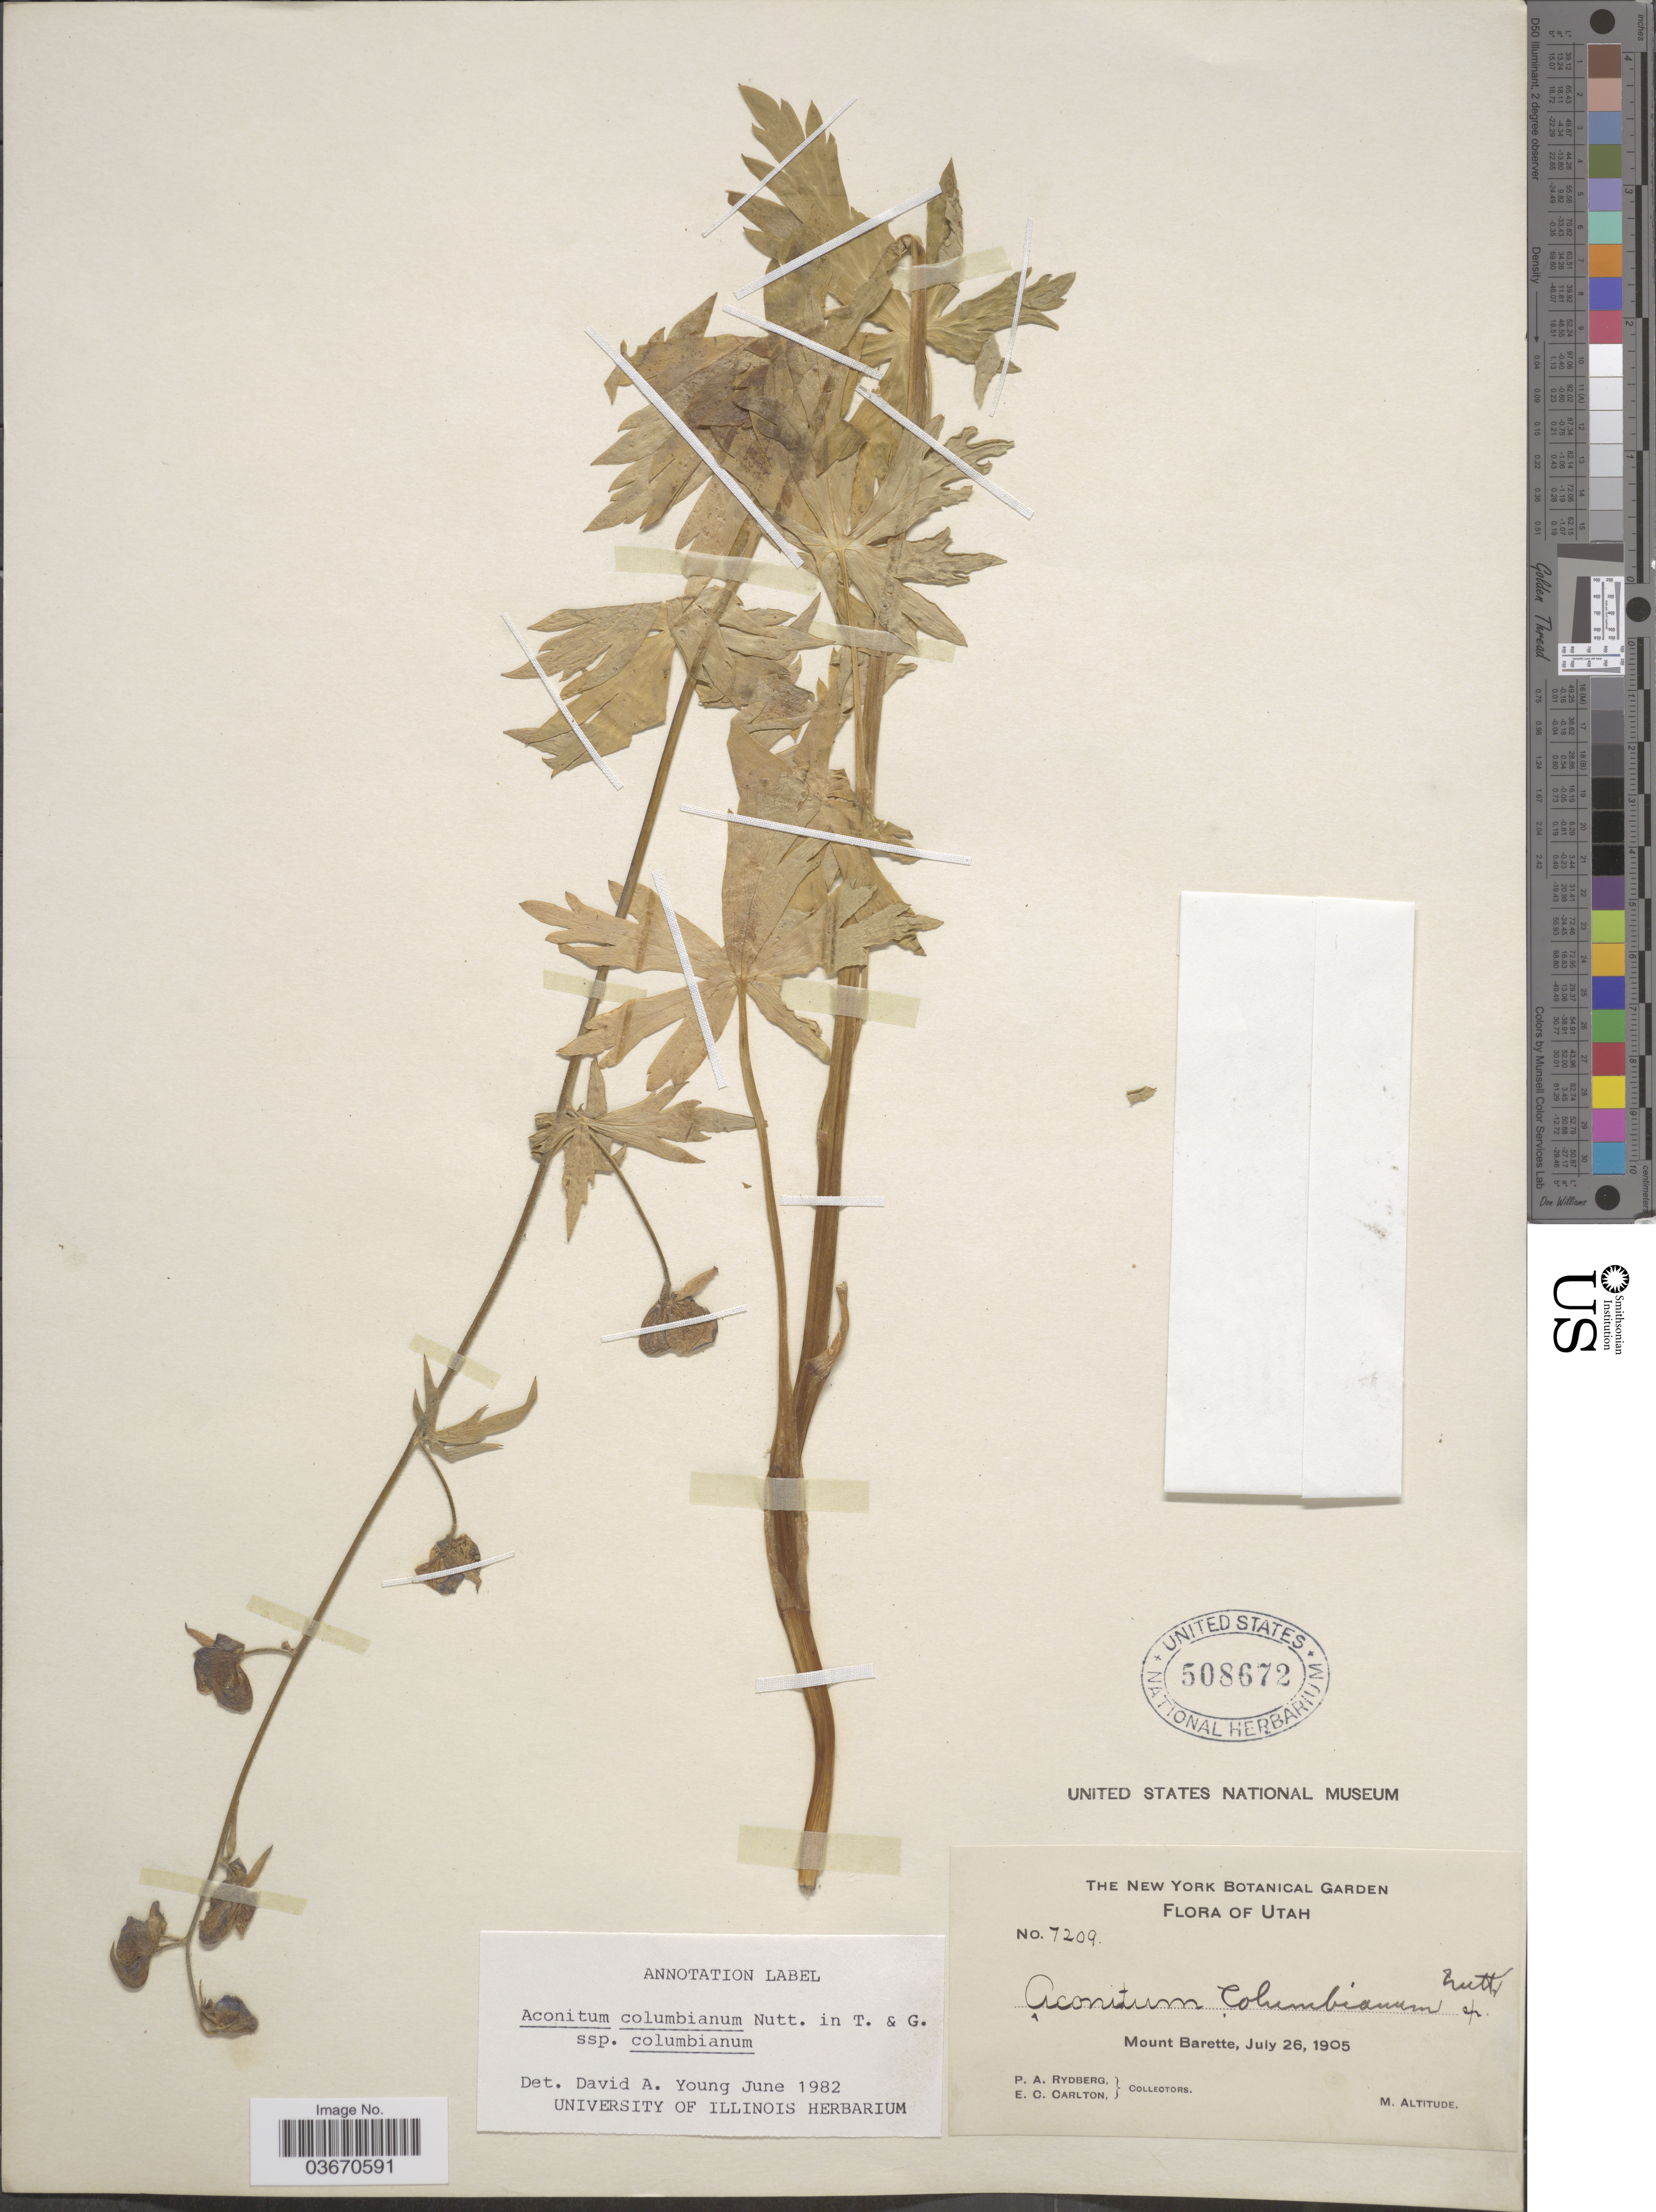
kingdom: Plantae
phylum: Tracheophyta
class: Magnoliopsida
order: Ranunculales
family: Ranunculaceae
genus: Aconitum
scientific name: Aconitum columbianum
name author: Nutt.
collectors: P. A. Rydberg & E. Carlton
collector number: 7209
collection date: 1905-07-26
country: United States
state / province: Utah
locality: Mount Barette.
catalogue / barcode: US 508672